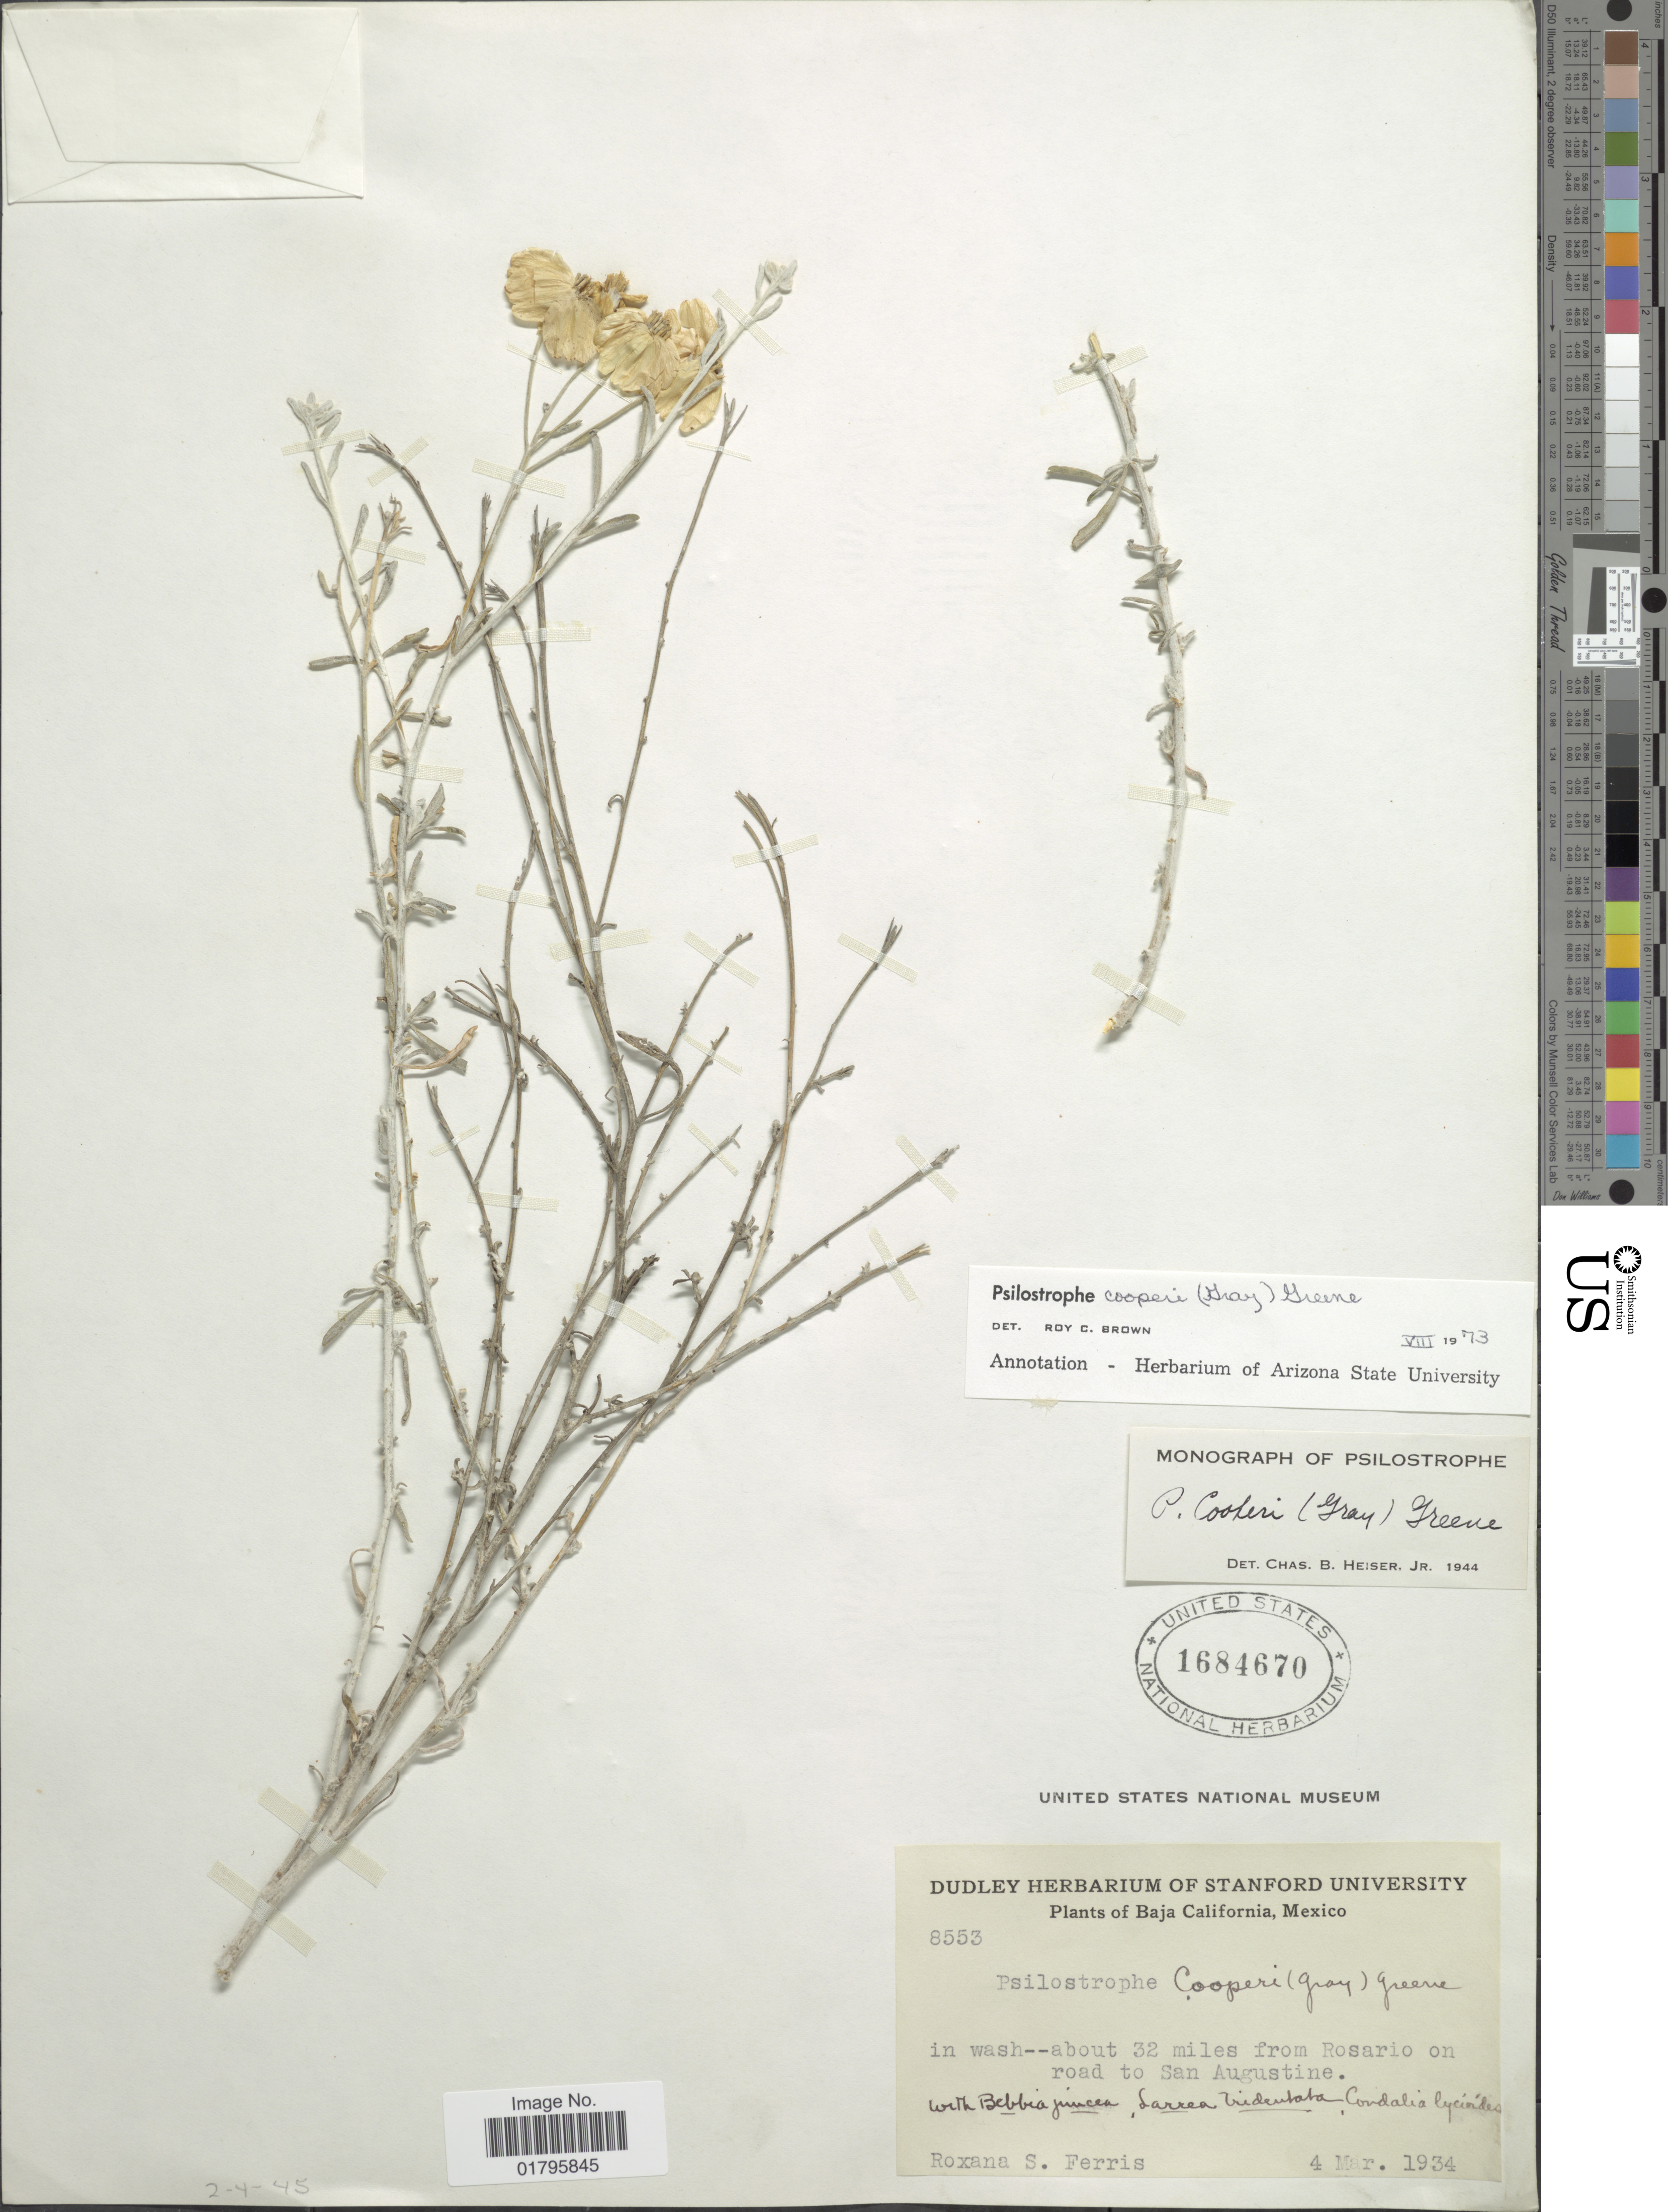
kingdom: Plantae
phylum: Tracheophyta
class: Magnoliopsida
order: Asterales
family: Asteraceae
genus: Psilostrophe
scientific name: Psilostrophe cooperi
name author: (A. Gray) Greene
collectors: R. S. Ferris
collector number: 8553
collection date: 1934-03-04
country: Mexico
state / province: Baja California Sur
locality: Baja California. in wash--about 32 miles from Rosario on road to San Augustine.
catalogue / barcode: US 1684670